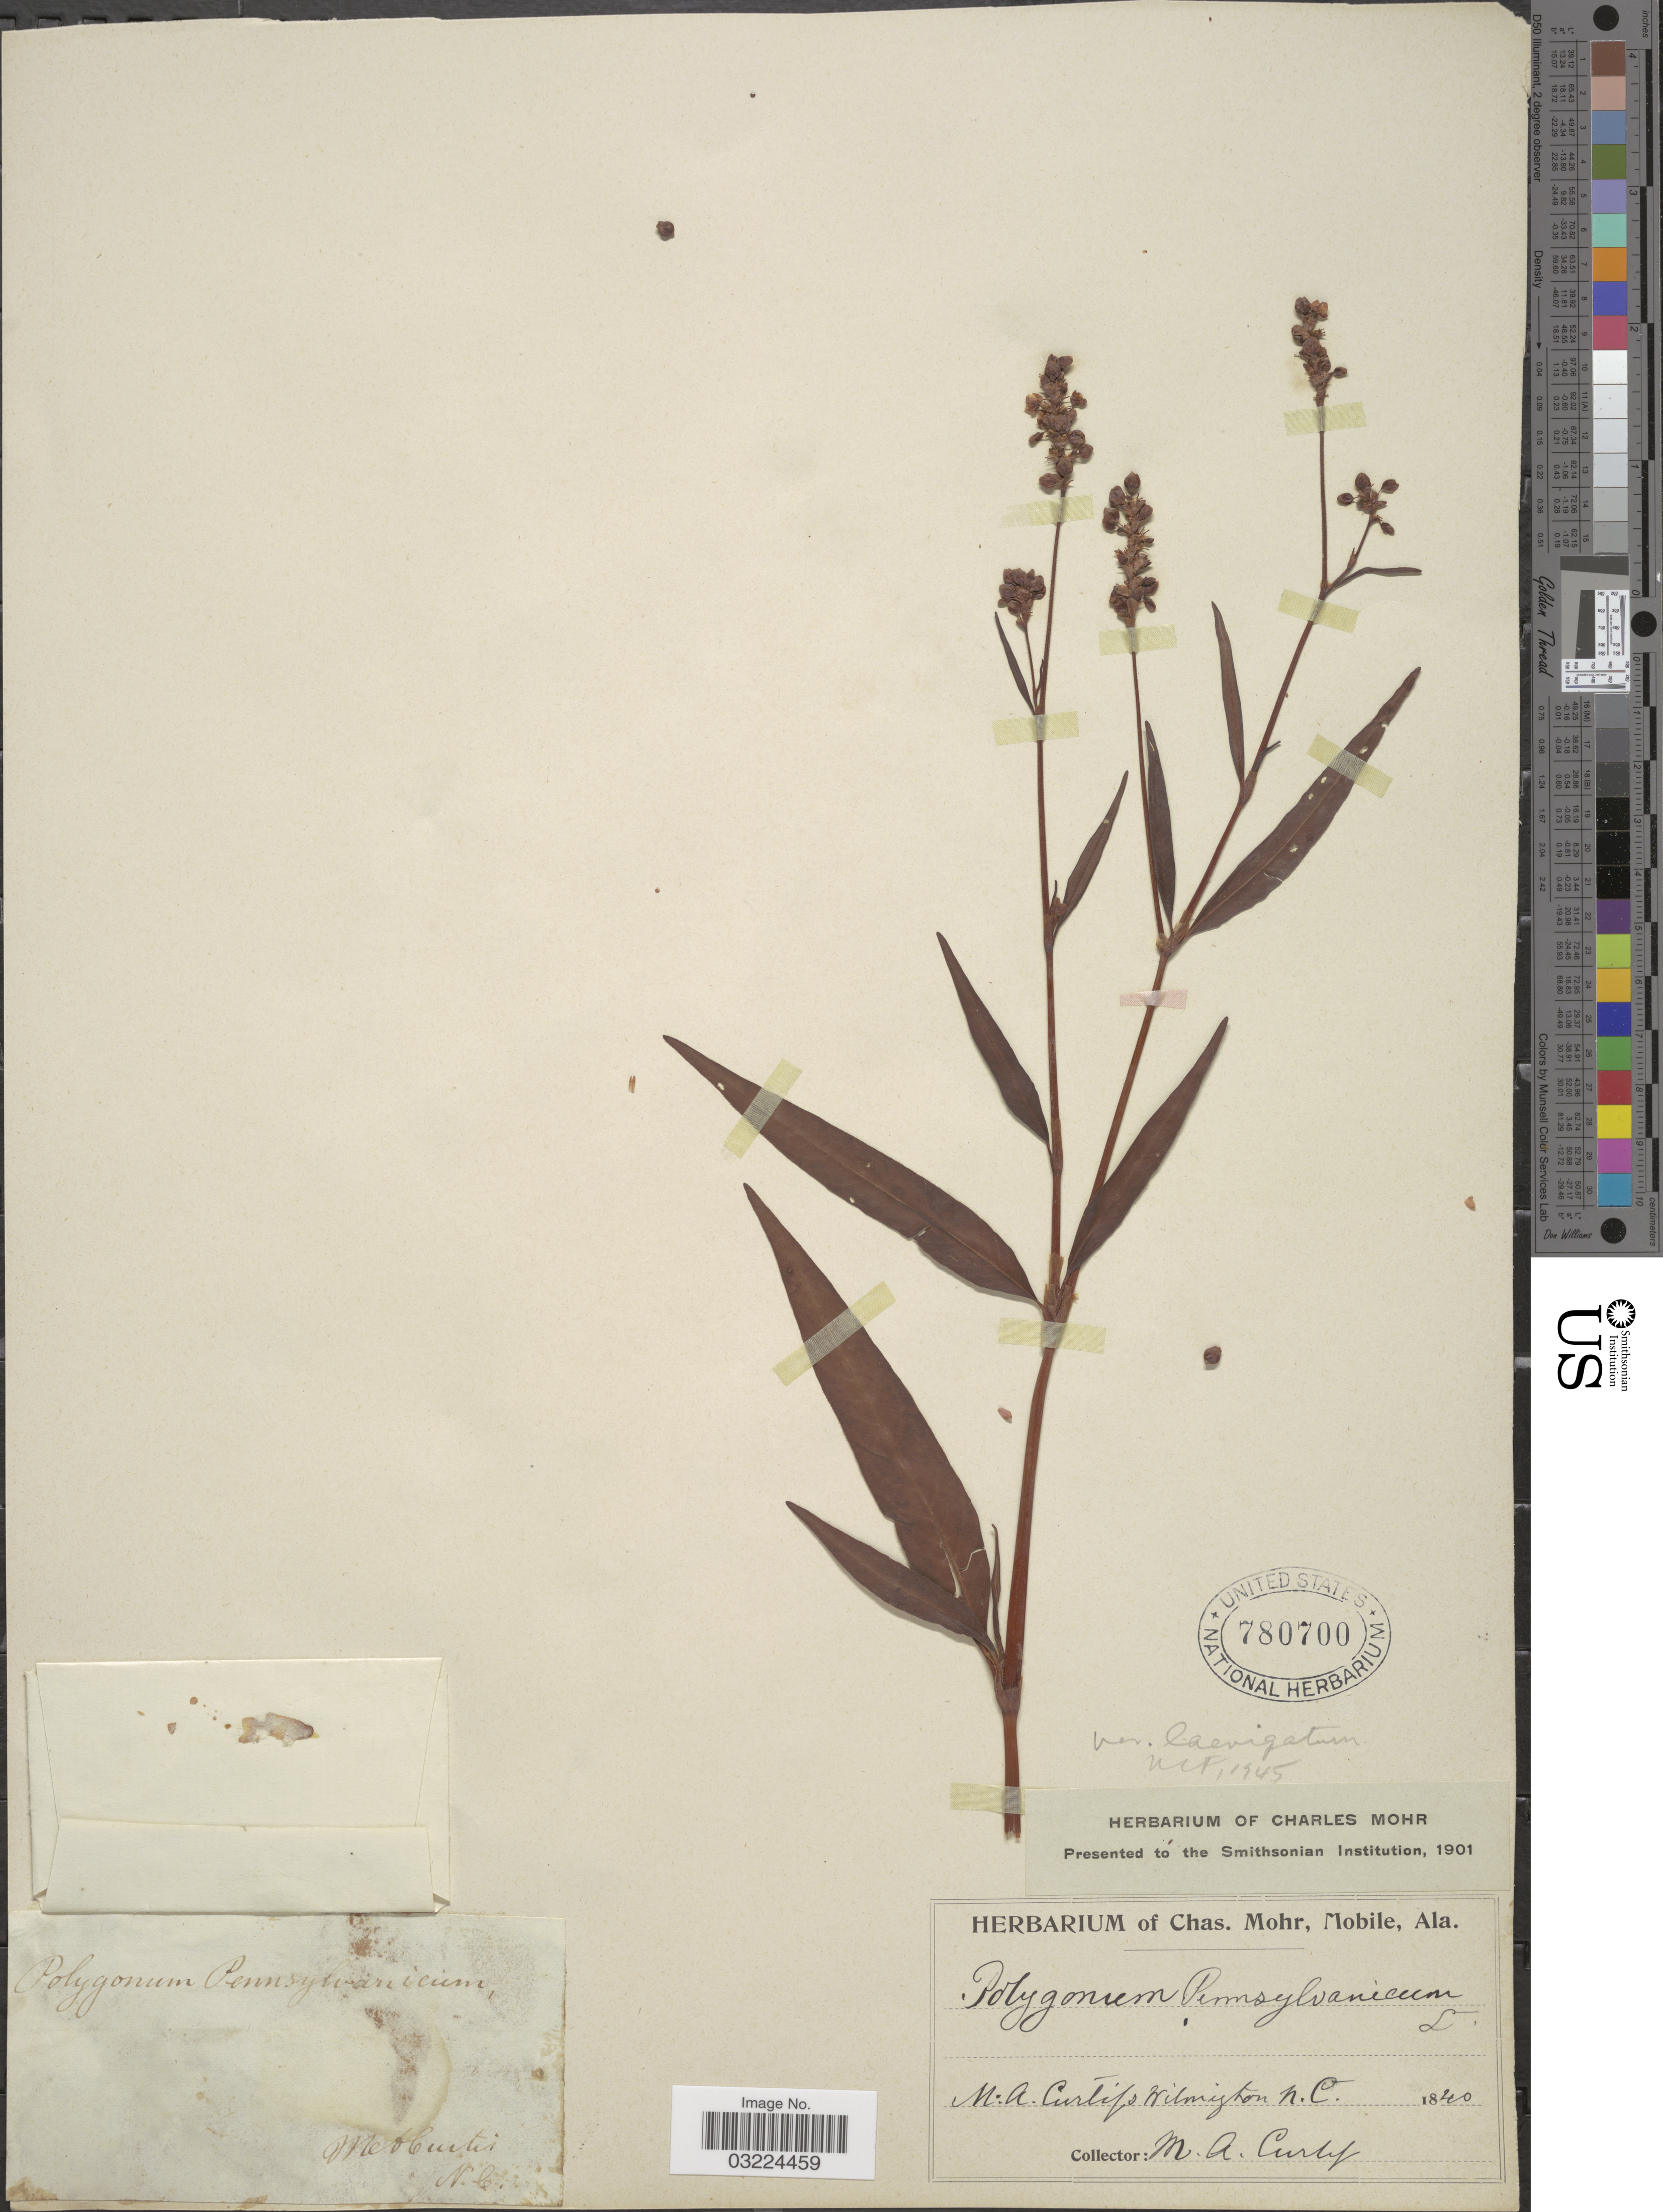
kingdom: Plantae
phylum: Tracheophyta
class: Magnoliopsida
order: Caryophyllales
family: Polygonaceae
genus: Persicaria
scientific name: Persicaria pensylvanica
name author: (L.) M. Gómez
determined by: Atha, D. E.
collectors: M. A. Curtis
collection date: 1840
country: United States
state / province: North Carolina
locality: Wilmington.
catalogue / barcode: US 780700